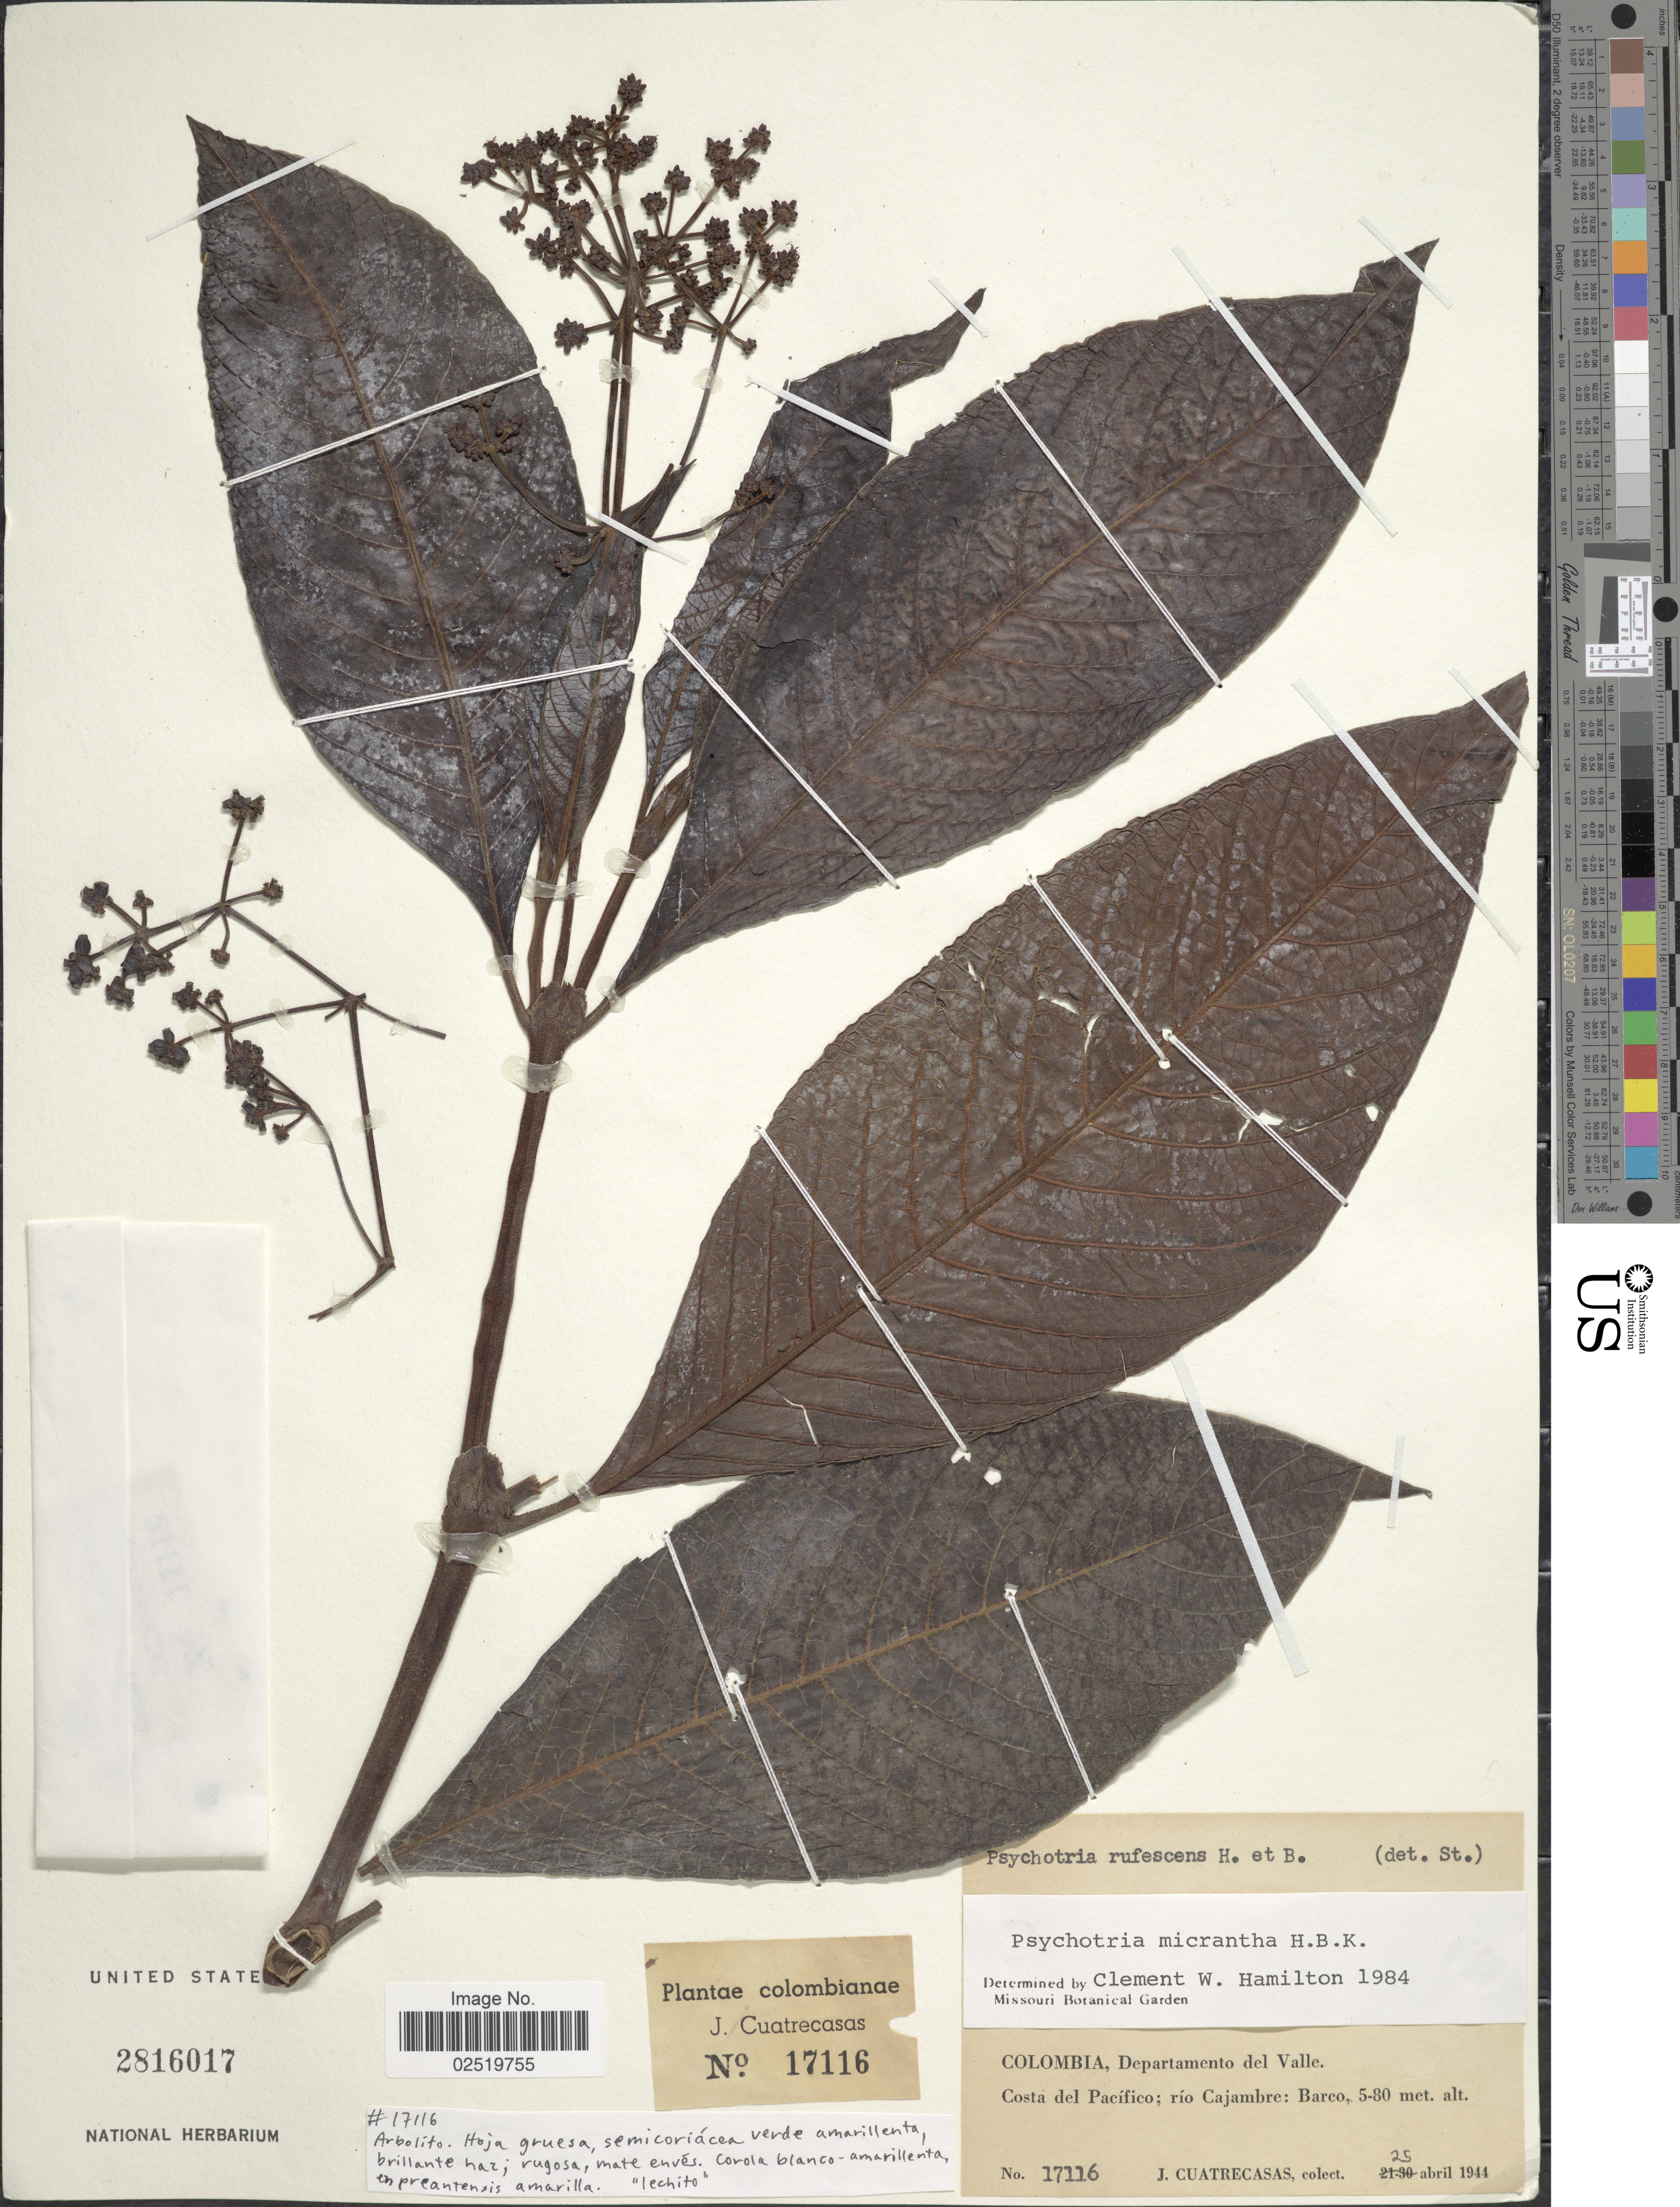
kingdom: Plantae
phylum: Tracheophyta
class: Magnoliopsida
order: Gentianales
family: Rubiaceae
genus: Psychotria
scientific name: Psychotria micrantha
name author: Kunth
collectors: J. Cuatrecasas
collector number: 17116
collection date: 1944-04-25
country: Colombia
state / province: Valle del Cauca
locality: Departamento del Valle, Costa del Pacifico; rio Cajambre: Barco, colombianae.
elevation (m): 5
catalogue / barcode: US 2816017